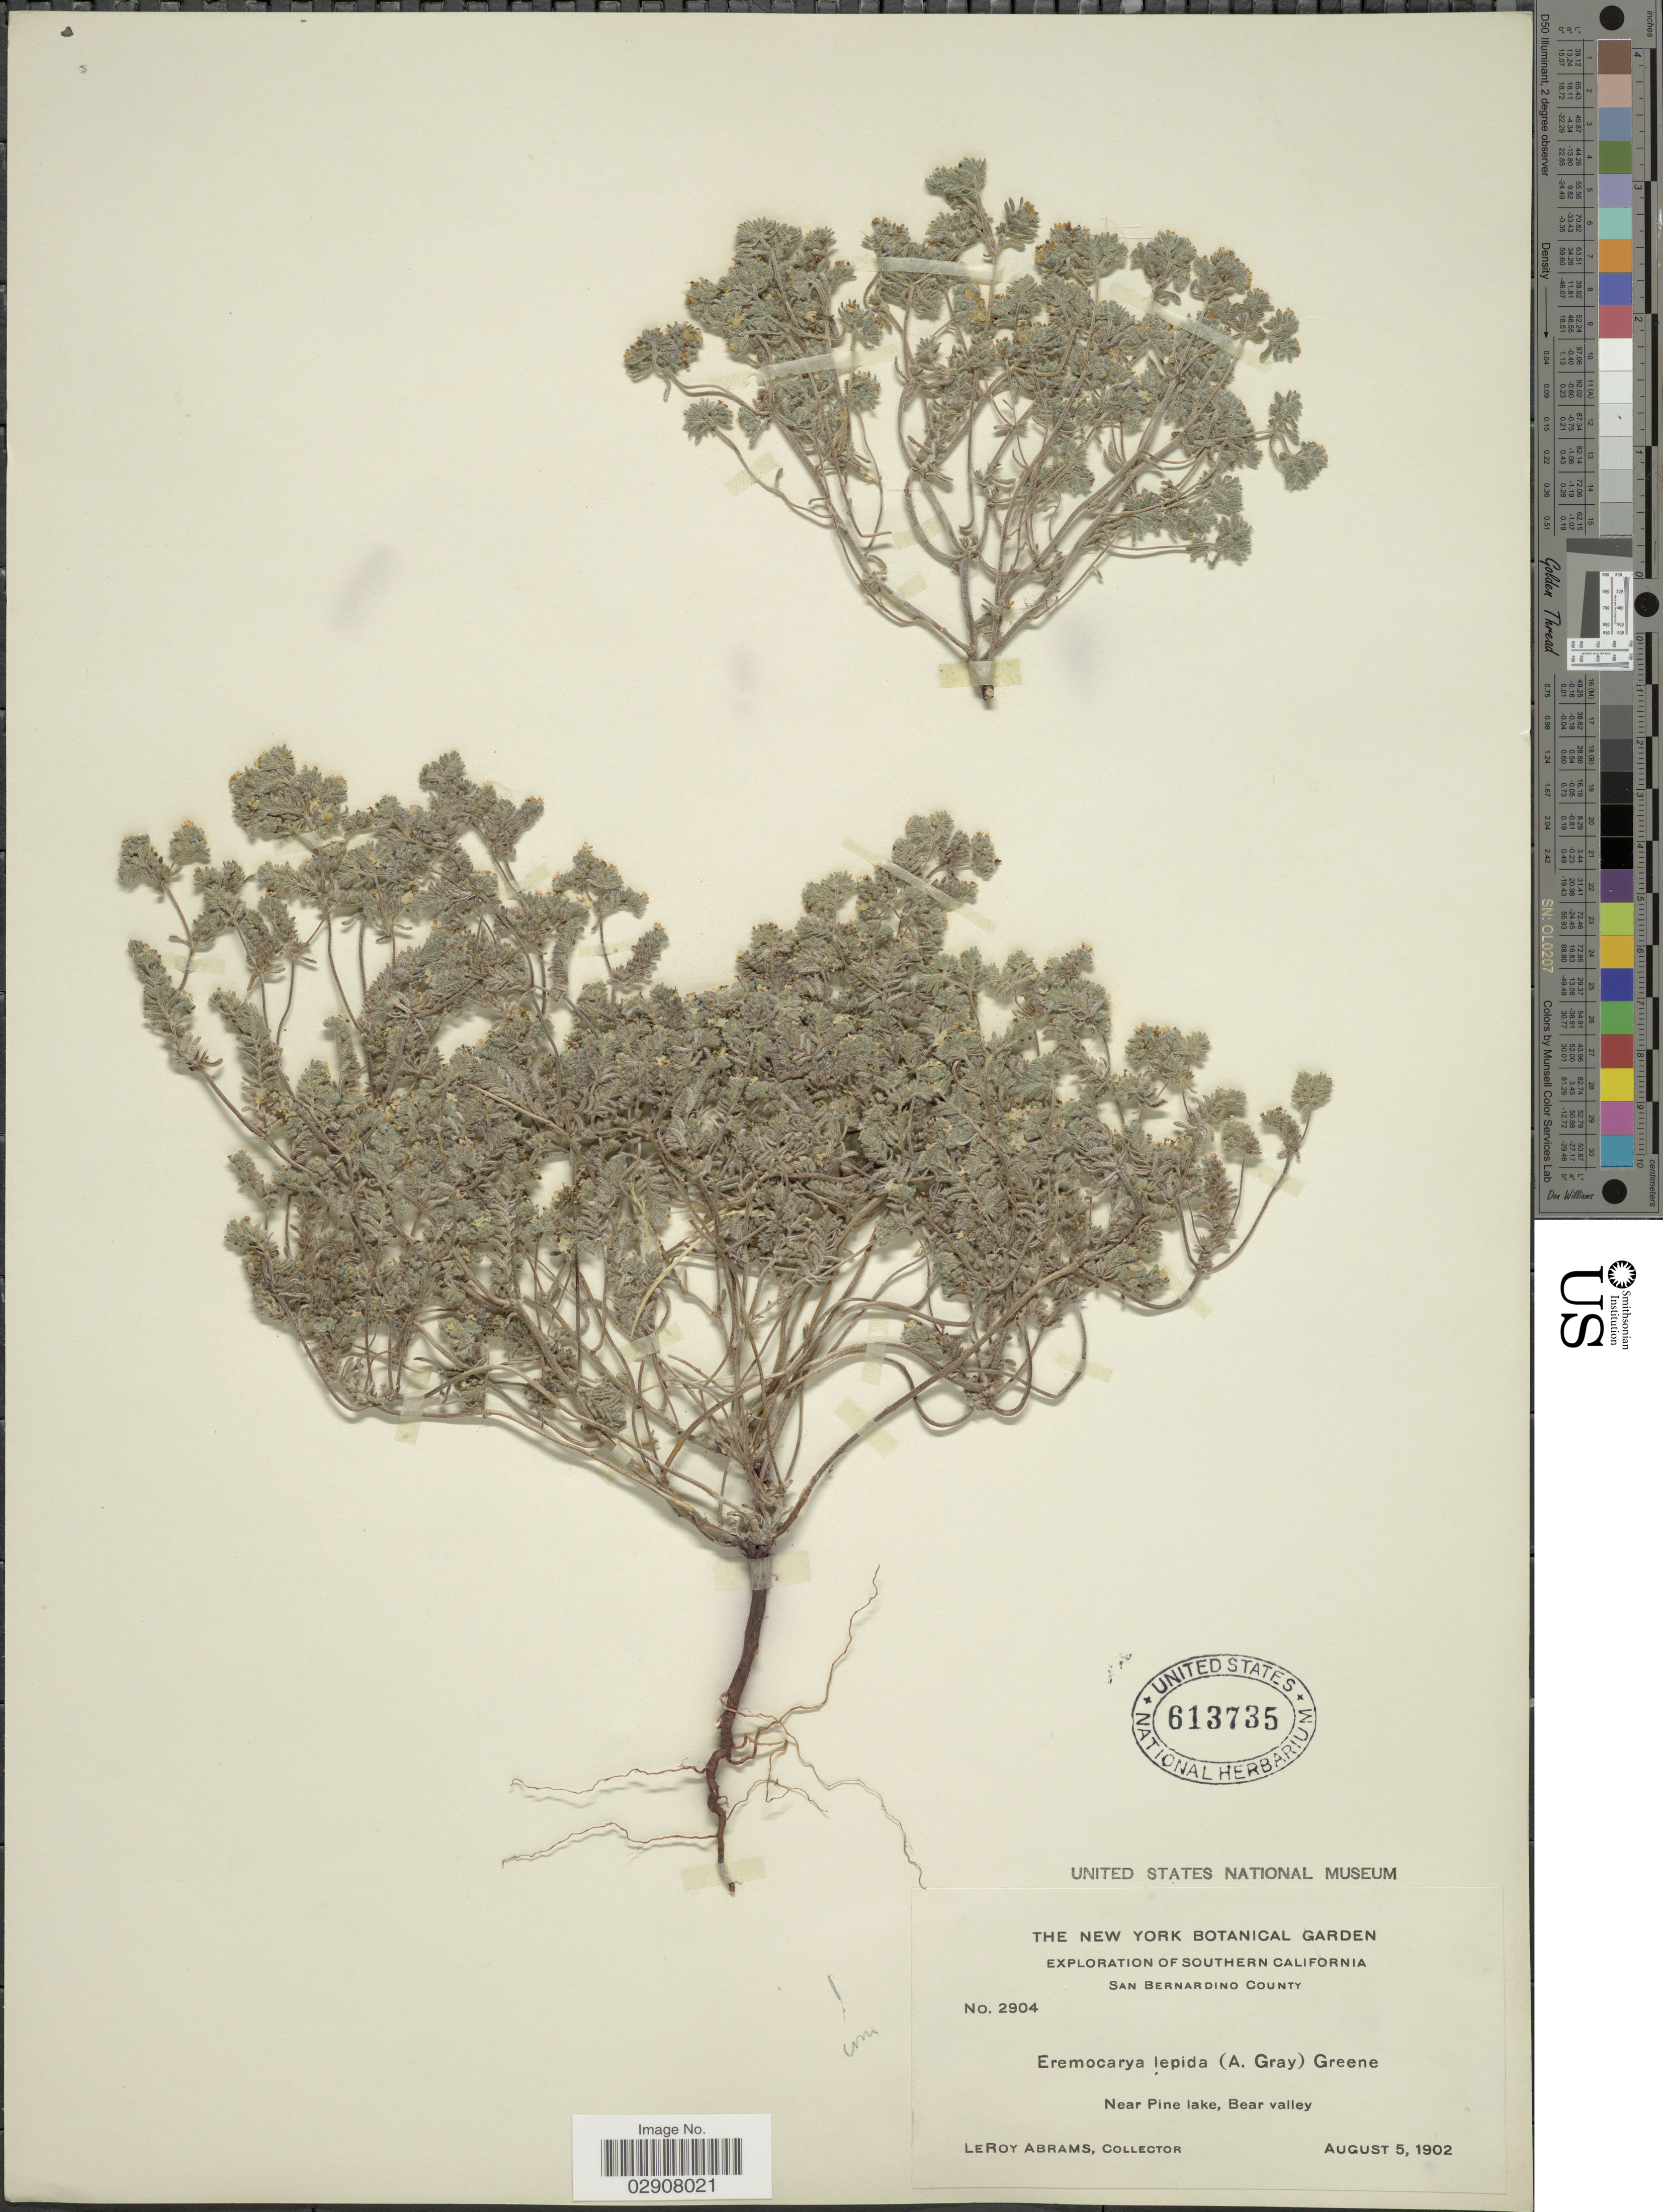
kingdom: Plantae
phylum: Tracheophyta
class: Magnoliopsida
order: Boraginales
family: Boraginaceae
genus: Cryptantha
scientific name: Cryptantha micrantha var. lepida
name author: (A. Gray) I.M. Johnst.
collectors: L. Abrams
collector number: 2904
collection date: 1902-08-05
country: United States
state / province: California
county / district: San Bernardino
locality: Southern California, San Bernardino County, Near Pine lake, Bear valley.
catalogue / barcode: US 613735